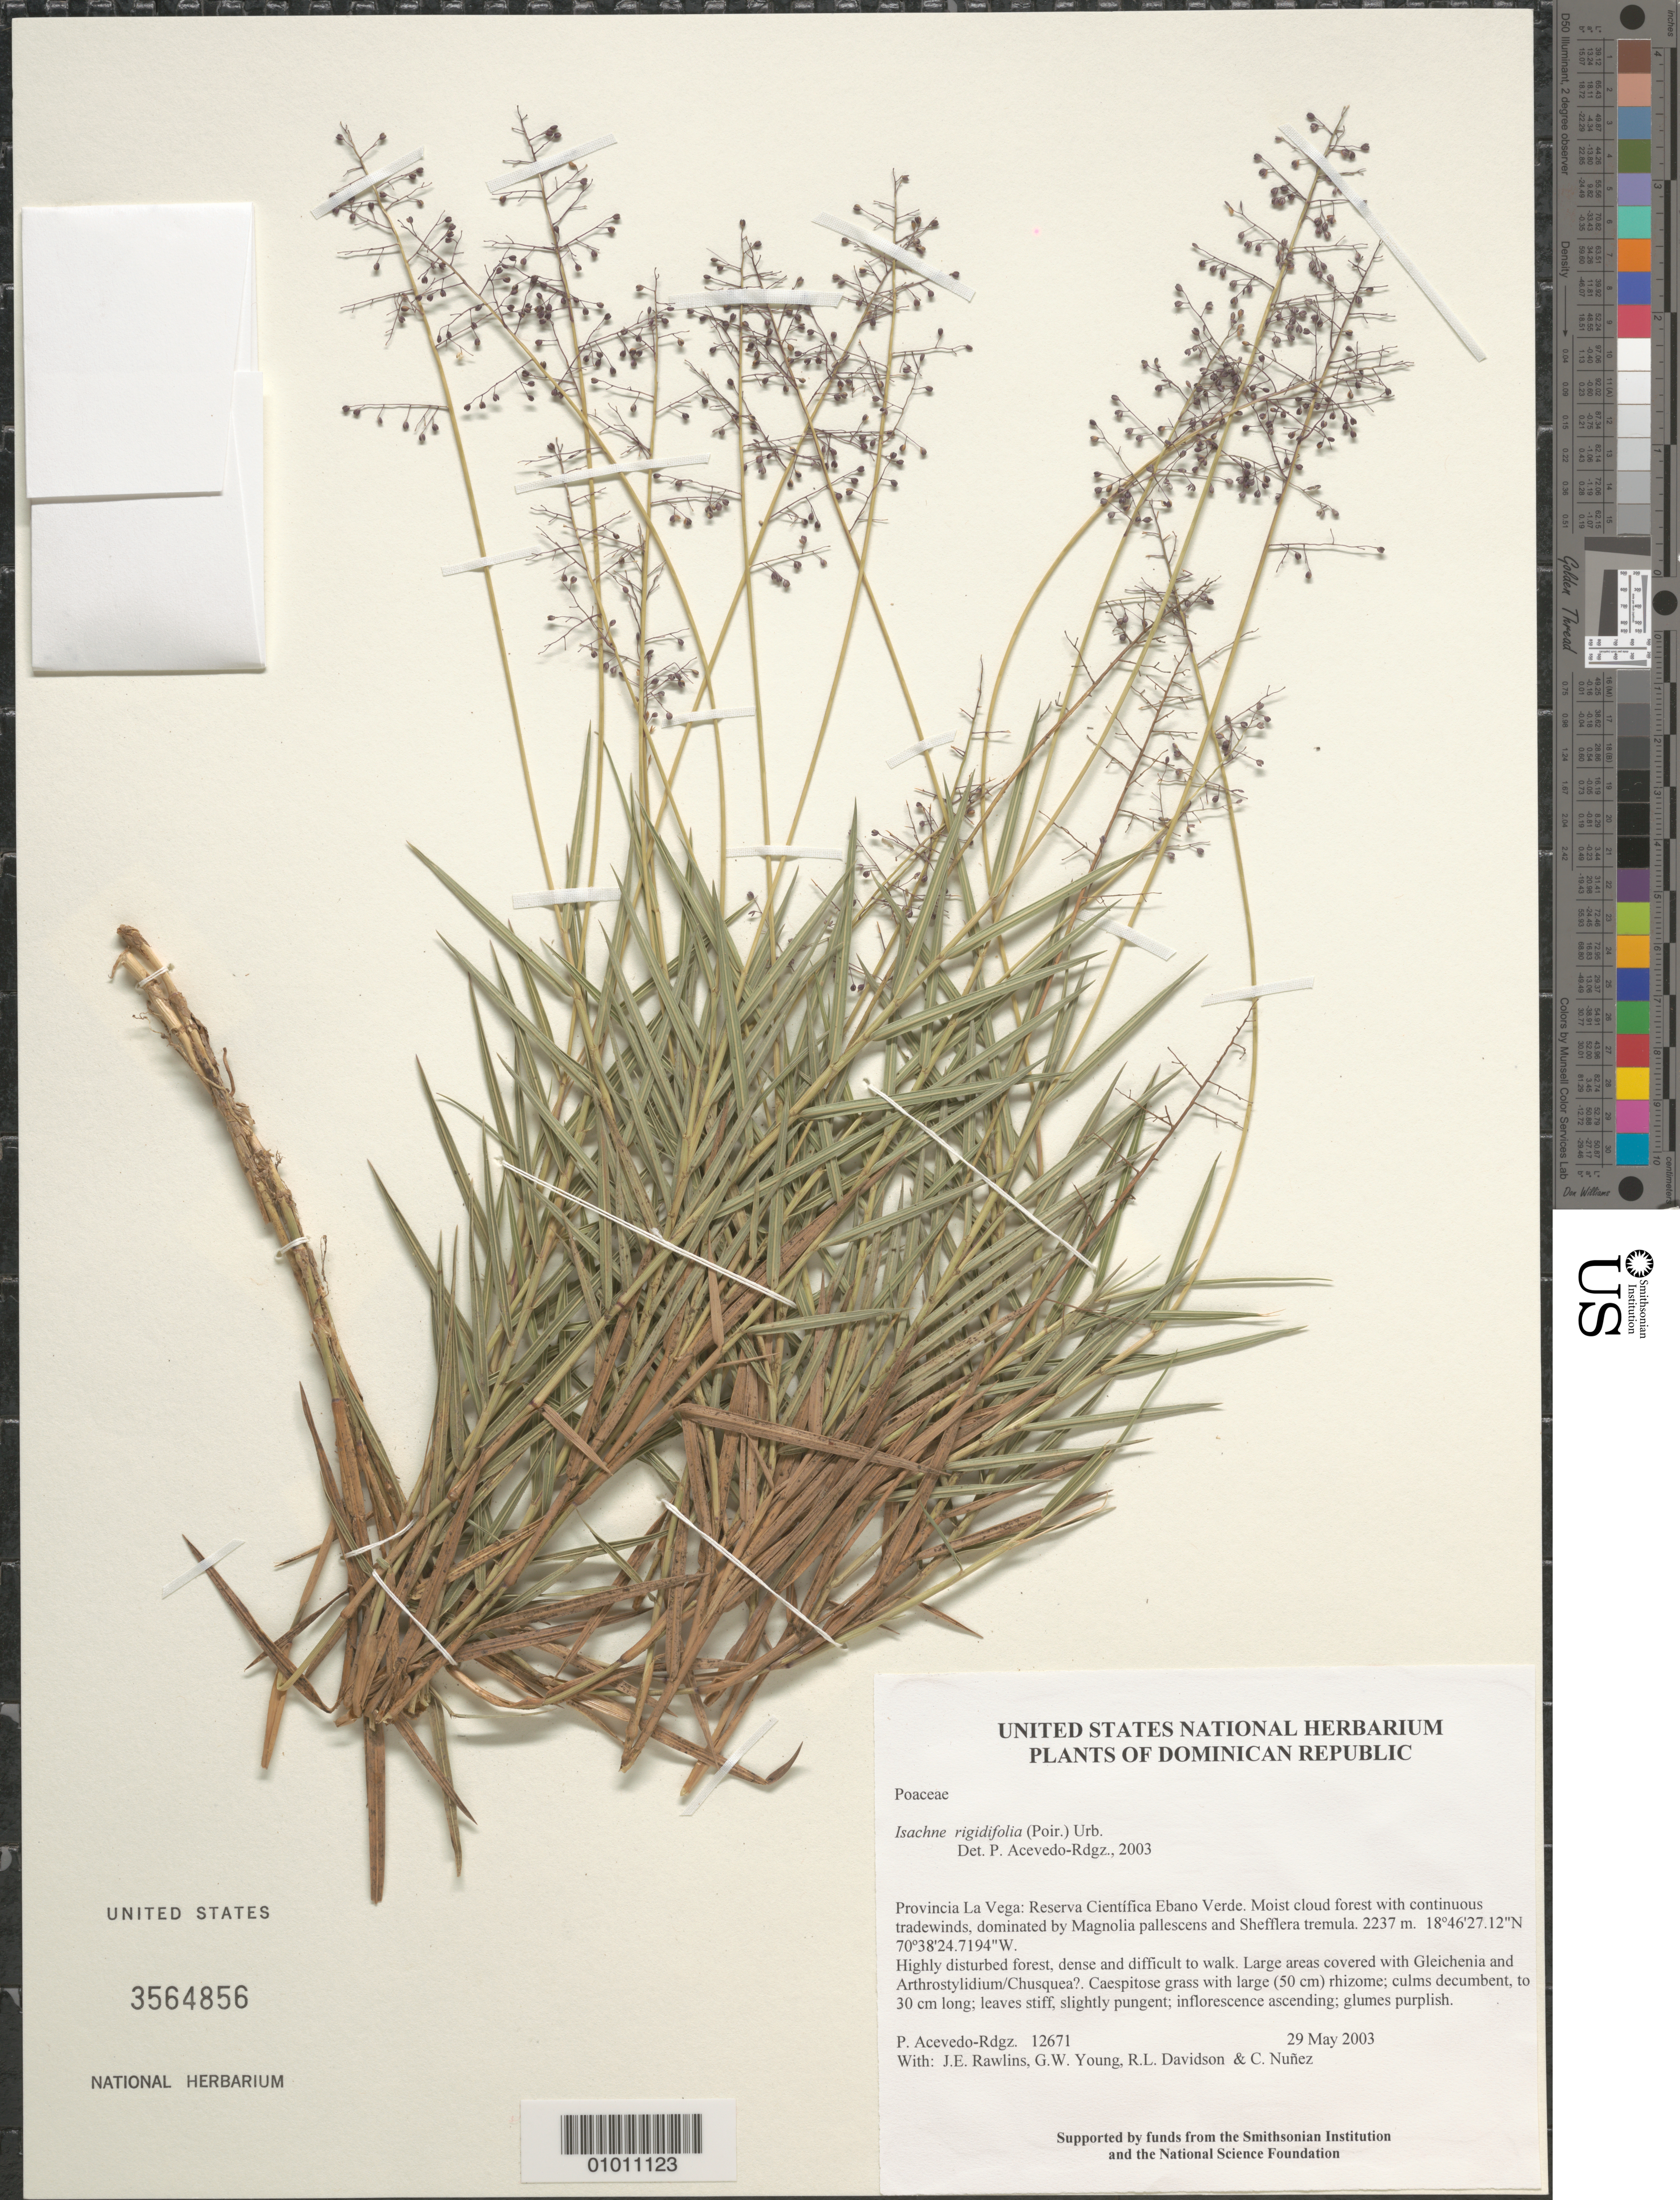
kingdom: Plantae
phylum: Tracheophyta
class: Liliopsida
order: Poales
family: Poaceae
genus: Isachne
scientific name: Isachne rigidifolia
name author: (Poir.) Urb.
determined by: Acevedo-Rodríguez, P., (BOT), Smithsonian Institution - National Museum of Natural History (UNITED STATES)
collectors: P. Acevedo-Rodr., J. Rawlins, G. Young, R. Davidson & C. Nunez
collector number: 12671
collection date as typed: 29 May 2003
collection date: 2003-05-29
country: Dominican Republic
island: Hispaniola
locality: Provincia La Vega: Reserva Científica Ebano Verde. Moist cloud forest with continuous tradewinds, dominated by Magnolia pallescens and Shefflera tremula.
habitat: Highly disturbed forest, dense and difficult to walk. Large areas covered with Gleichenia and Arthrostylidium/Chusquea?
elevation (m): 2237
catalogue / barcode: US 3564856